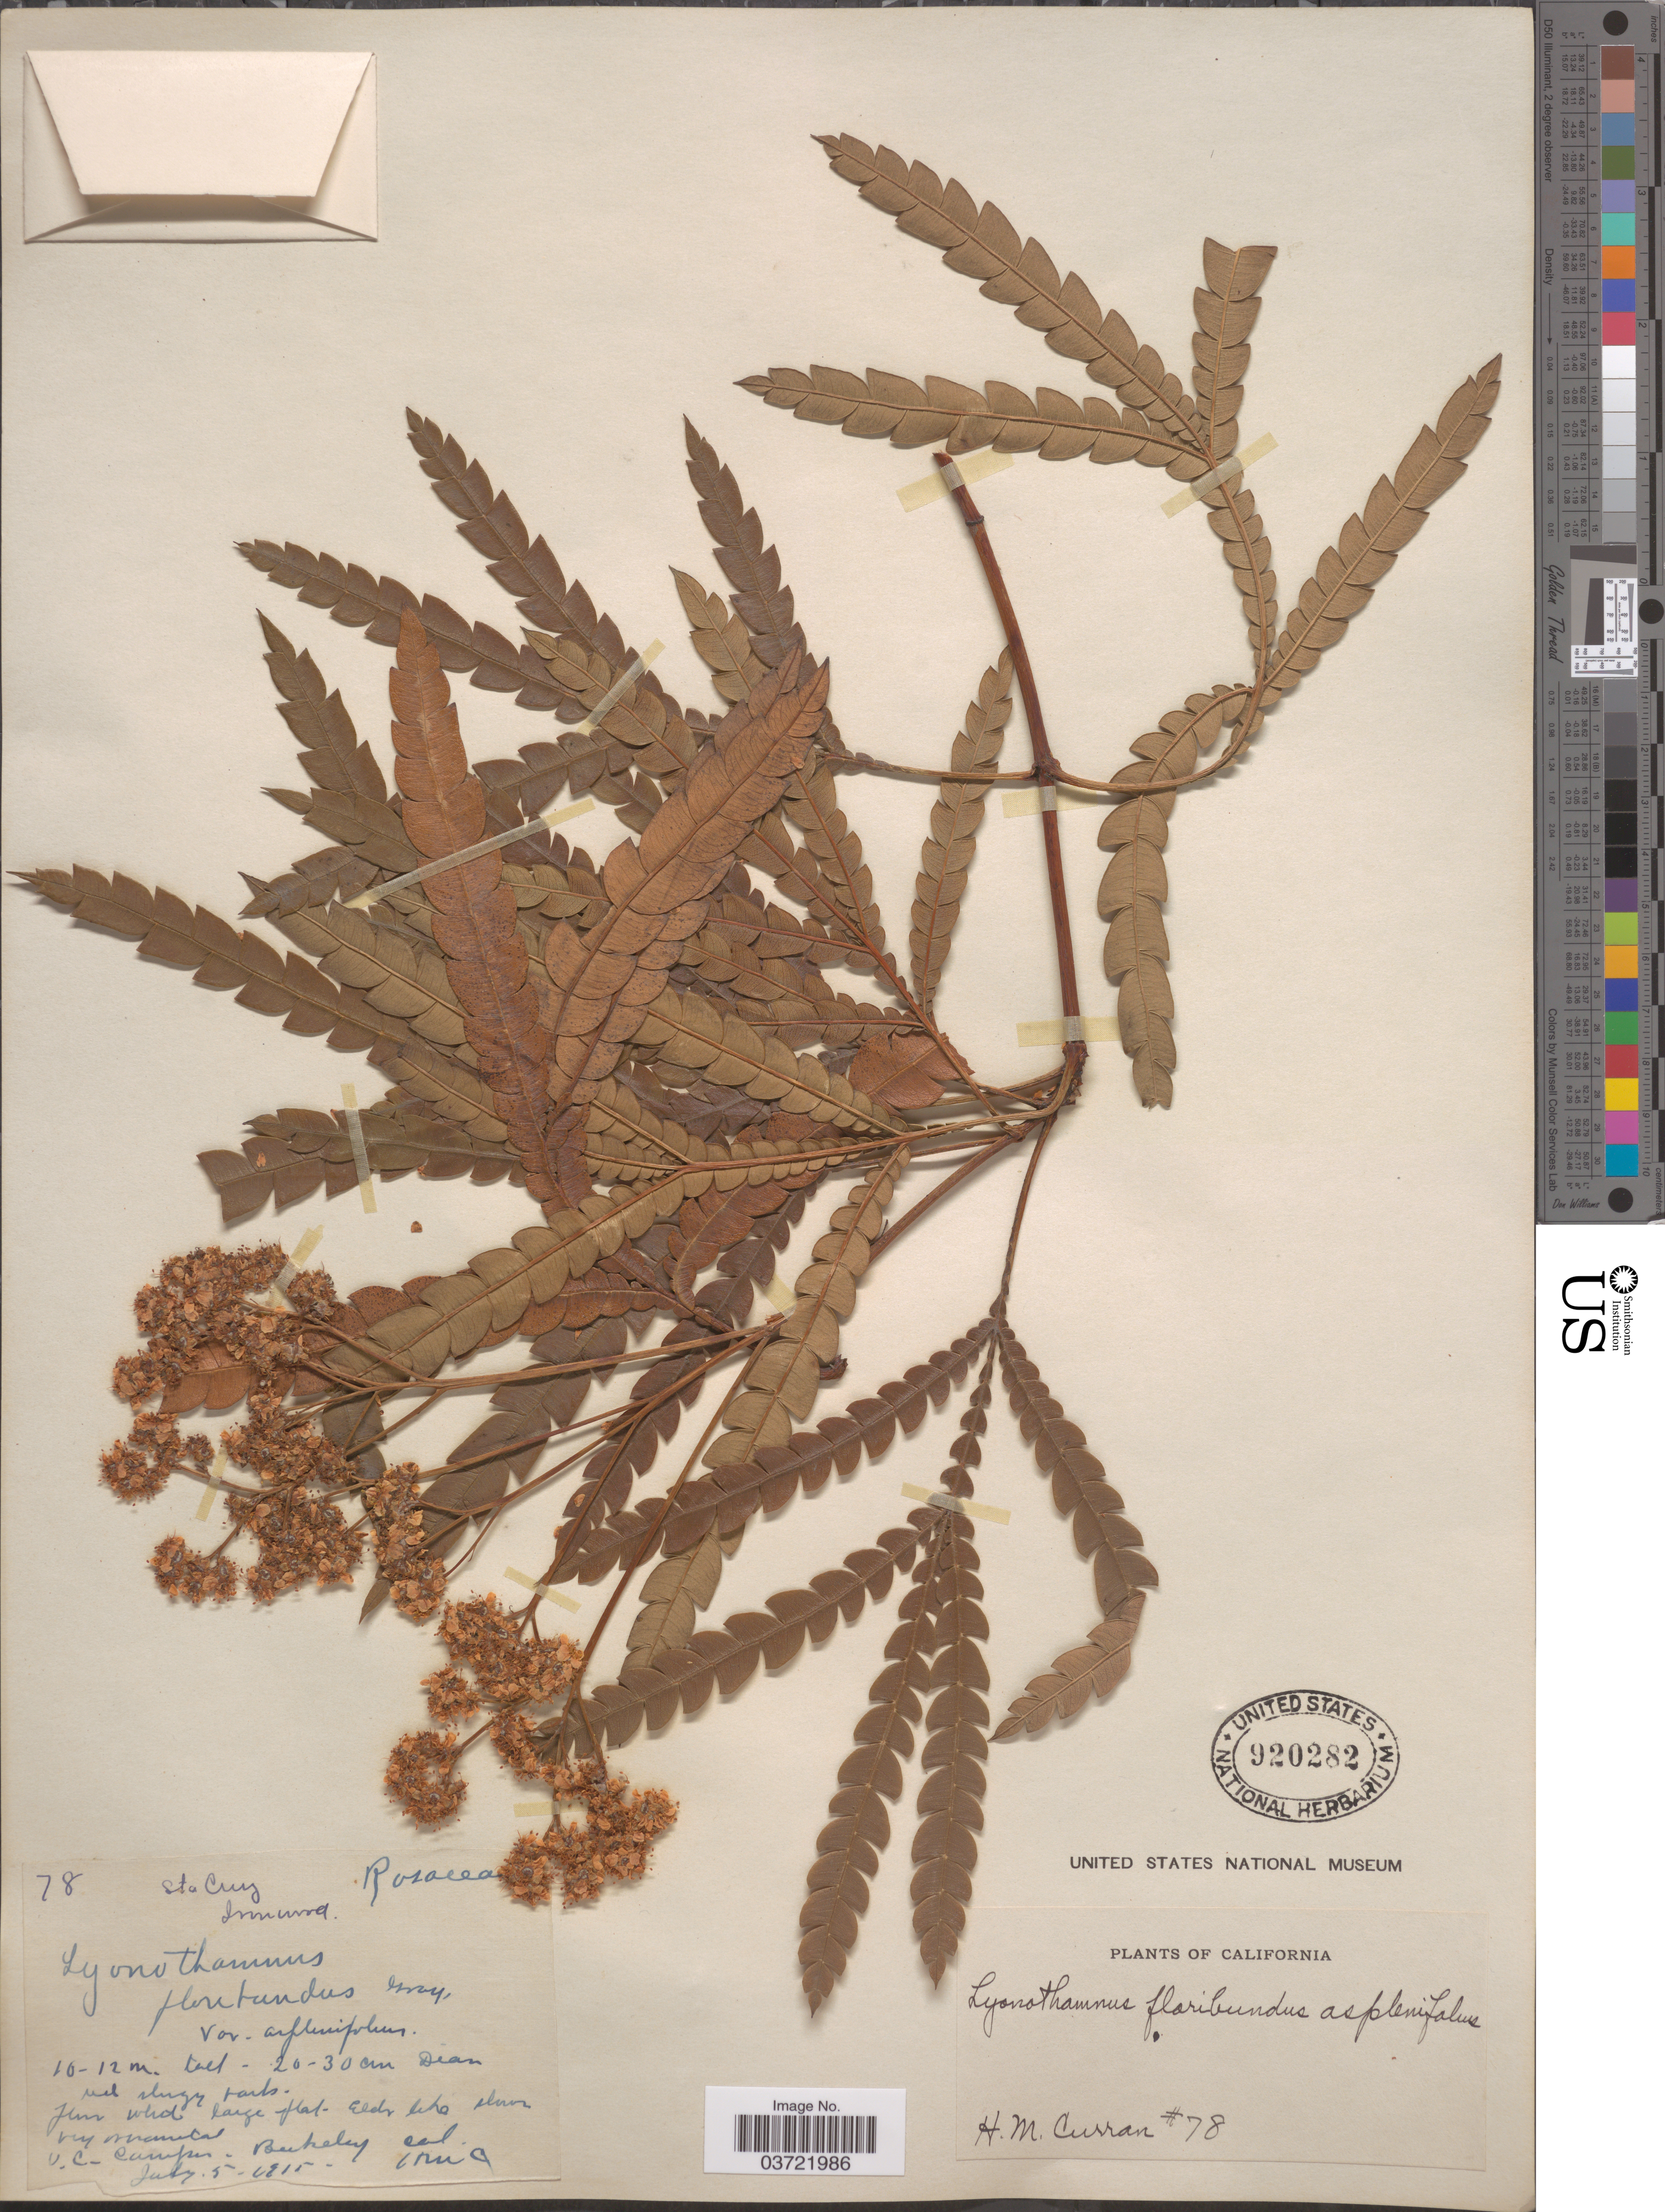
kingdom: Plantae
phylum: Tracheophyta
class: Magnoliopsida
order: Rosales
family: Rosaceae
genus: Lyonothamnus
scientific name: Lyonothamnus floribundus var. aspleniifolius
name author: (Greene) Brandegee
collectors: H. M. Curran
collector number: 78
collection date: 1915-07-05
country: United States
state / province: California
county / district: Alameda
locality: U.C. Campus, Berkeley.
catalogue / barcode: US 920282